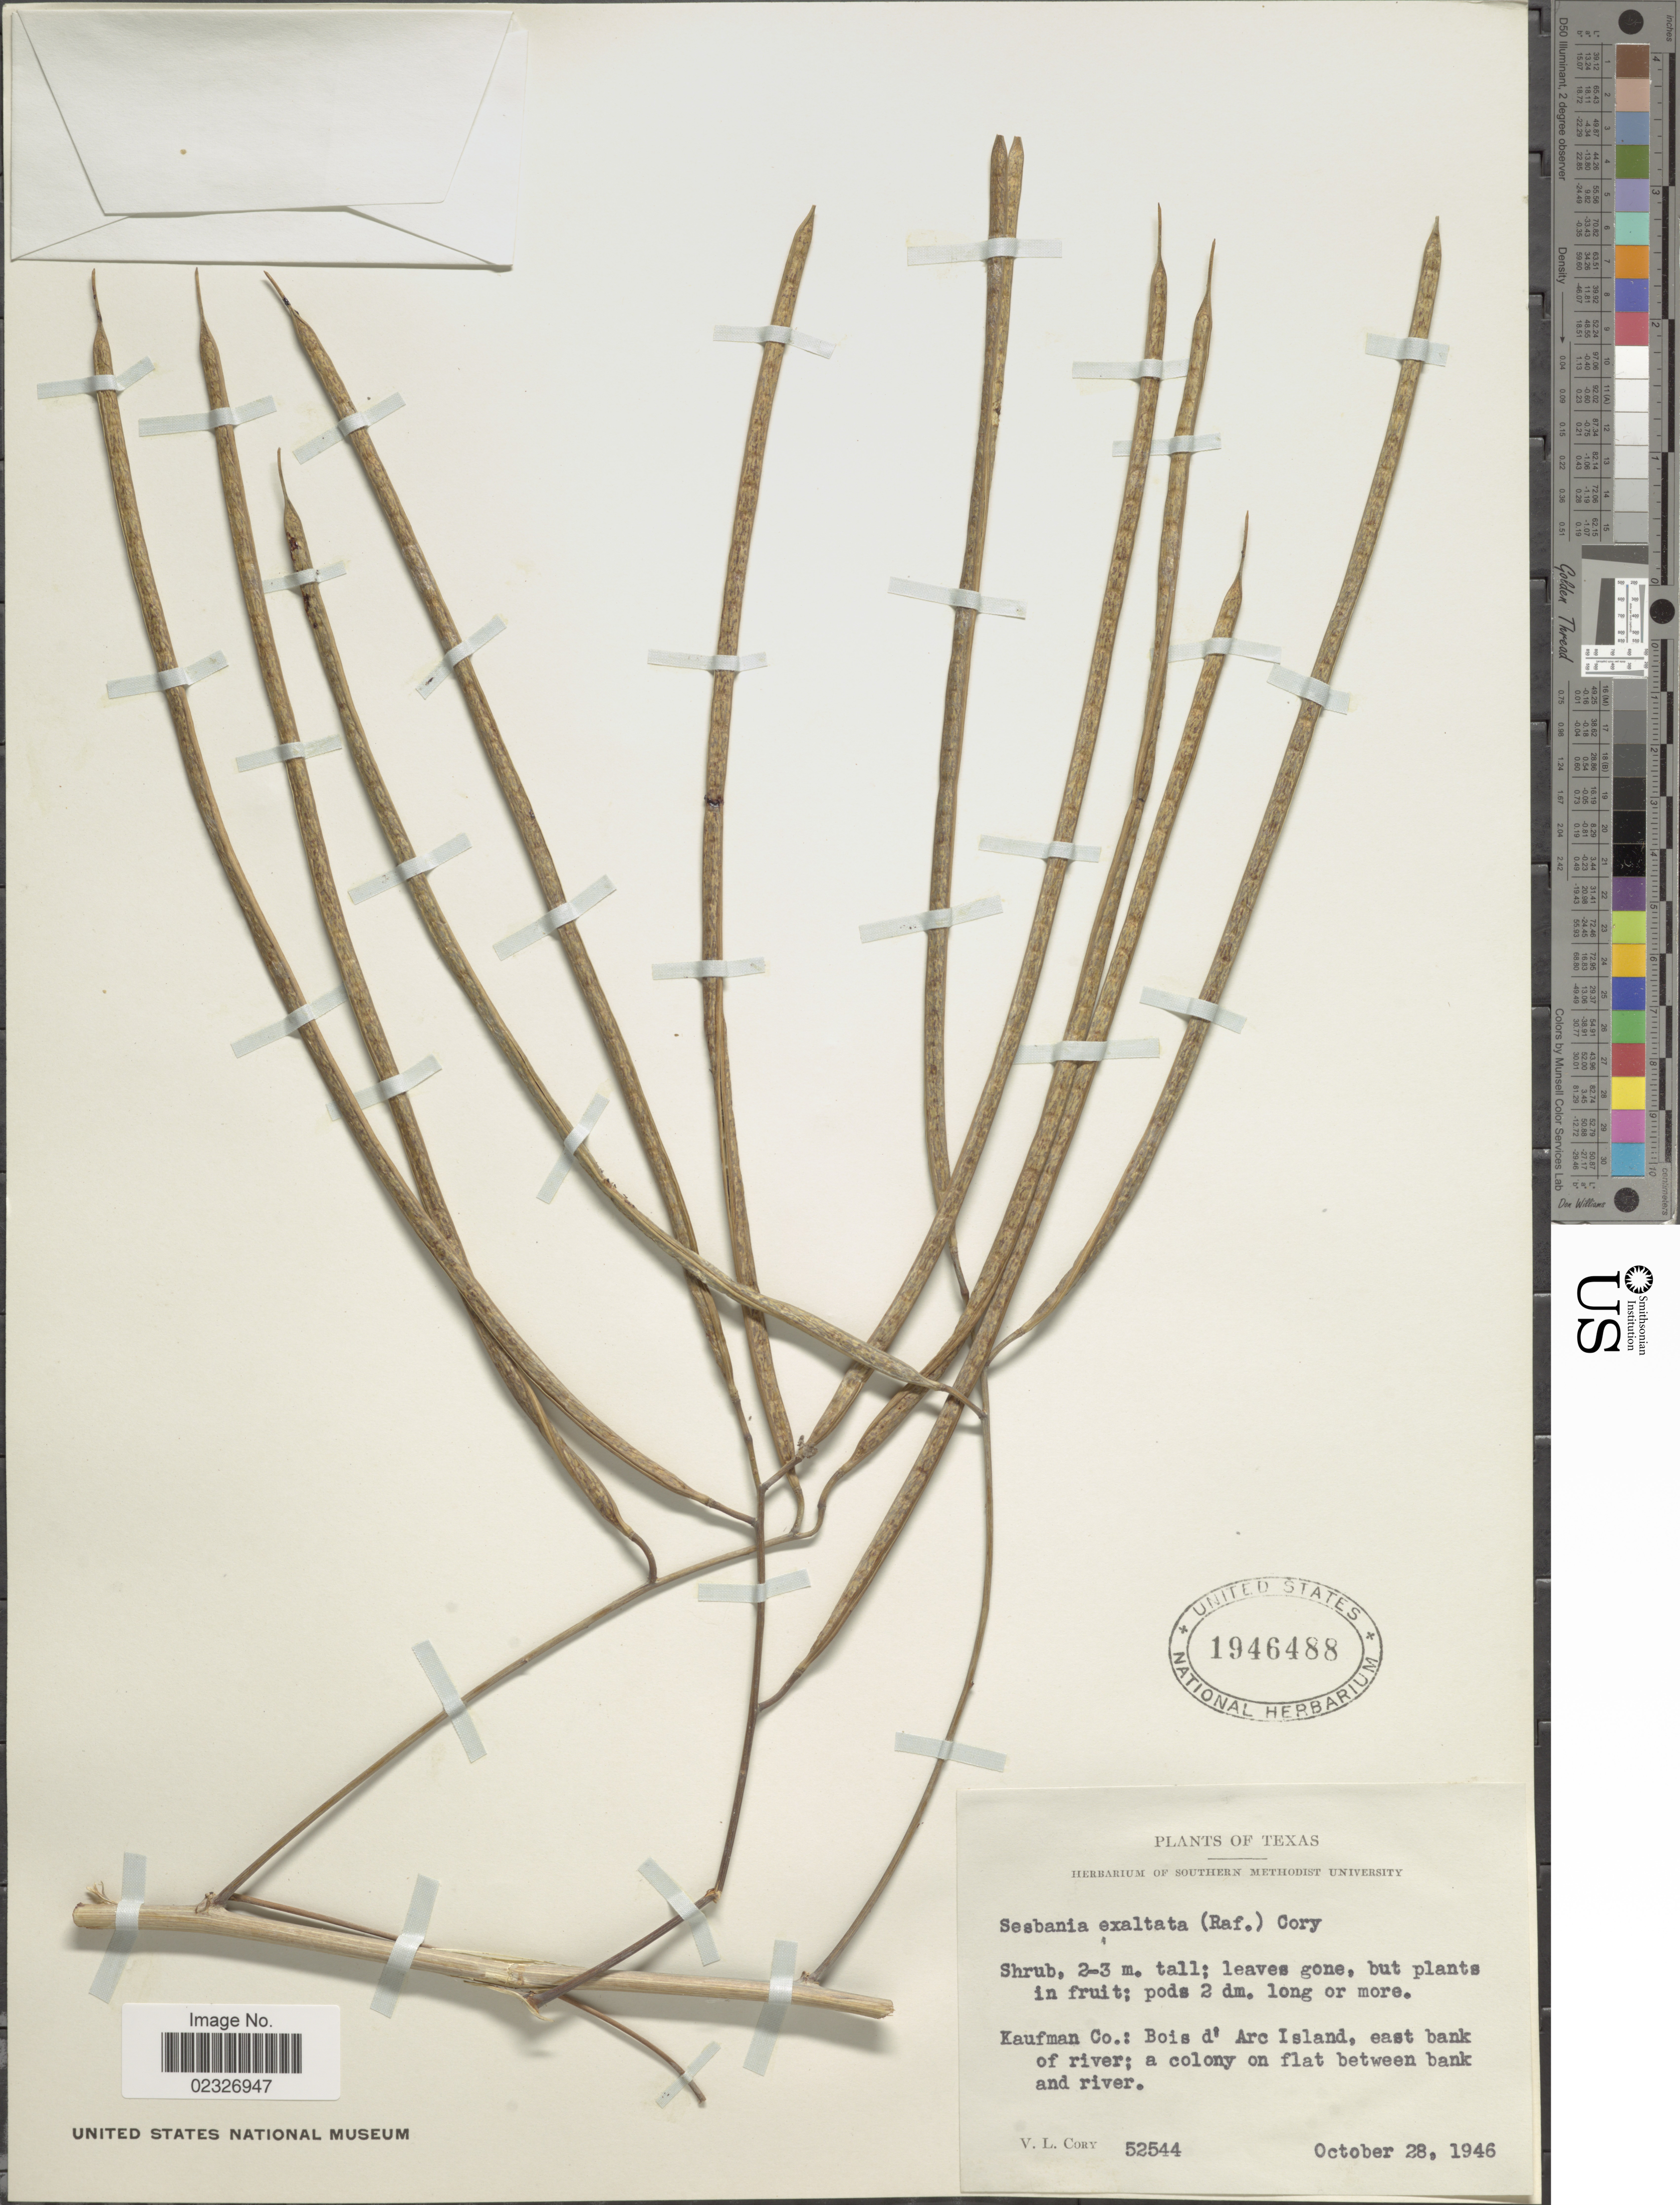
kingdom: Plantae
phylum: Tracheophyta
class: Magnoliopsida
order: Fabales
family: Fabaceae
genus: Sesbania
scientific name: Sesbania exaltata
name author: (Raf.) Cory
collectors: V. Cory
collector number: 52544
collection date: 1946-10-28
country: United States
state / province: Texas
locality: Kaufman Co.: Bois d'Arc Island, east bank of river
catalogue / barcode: US 1946488